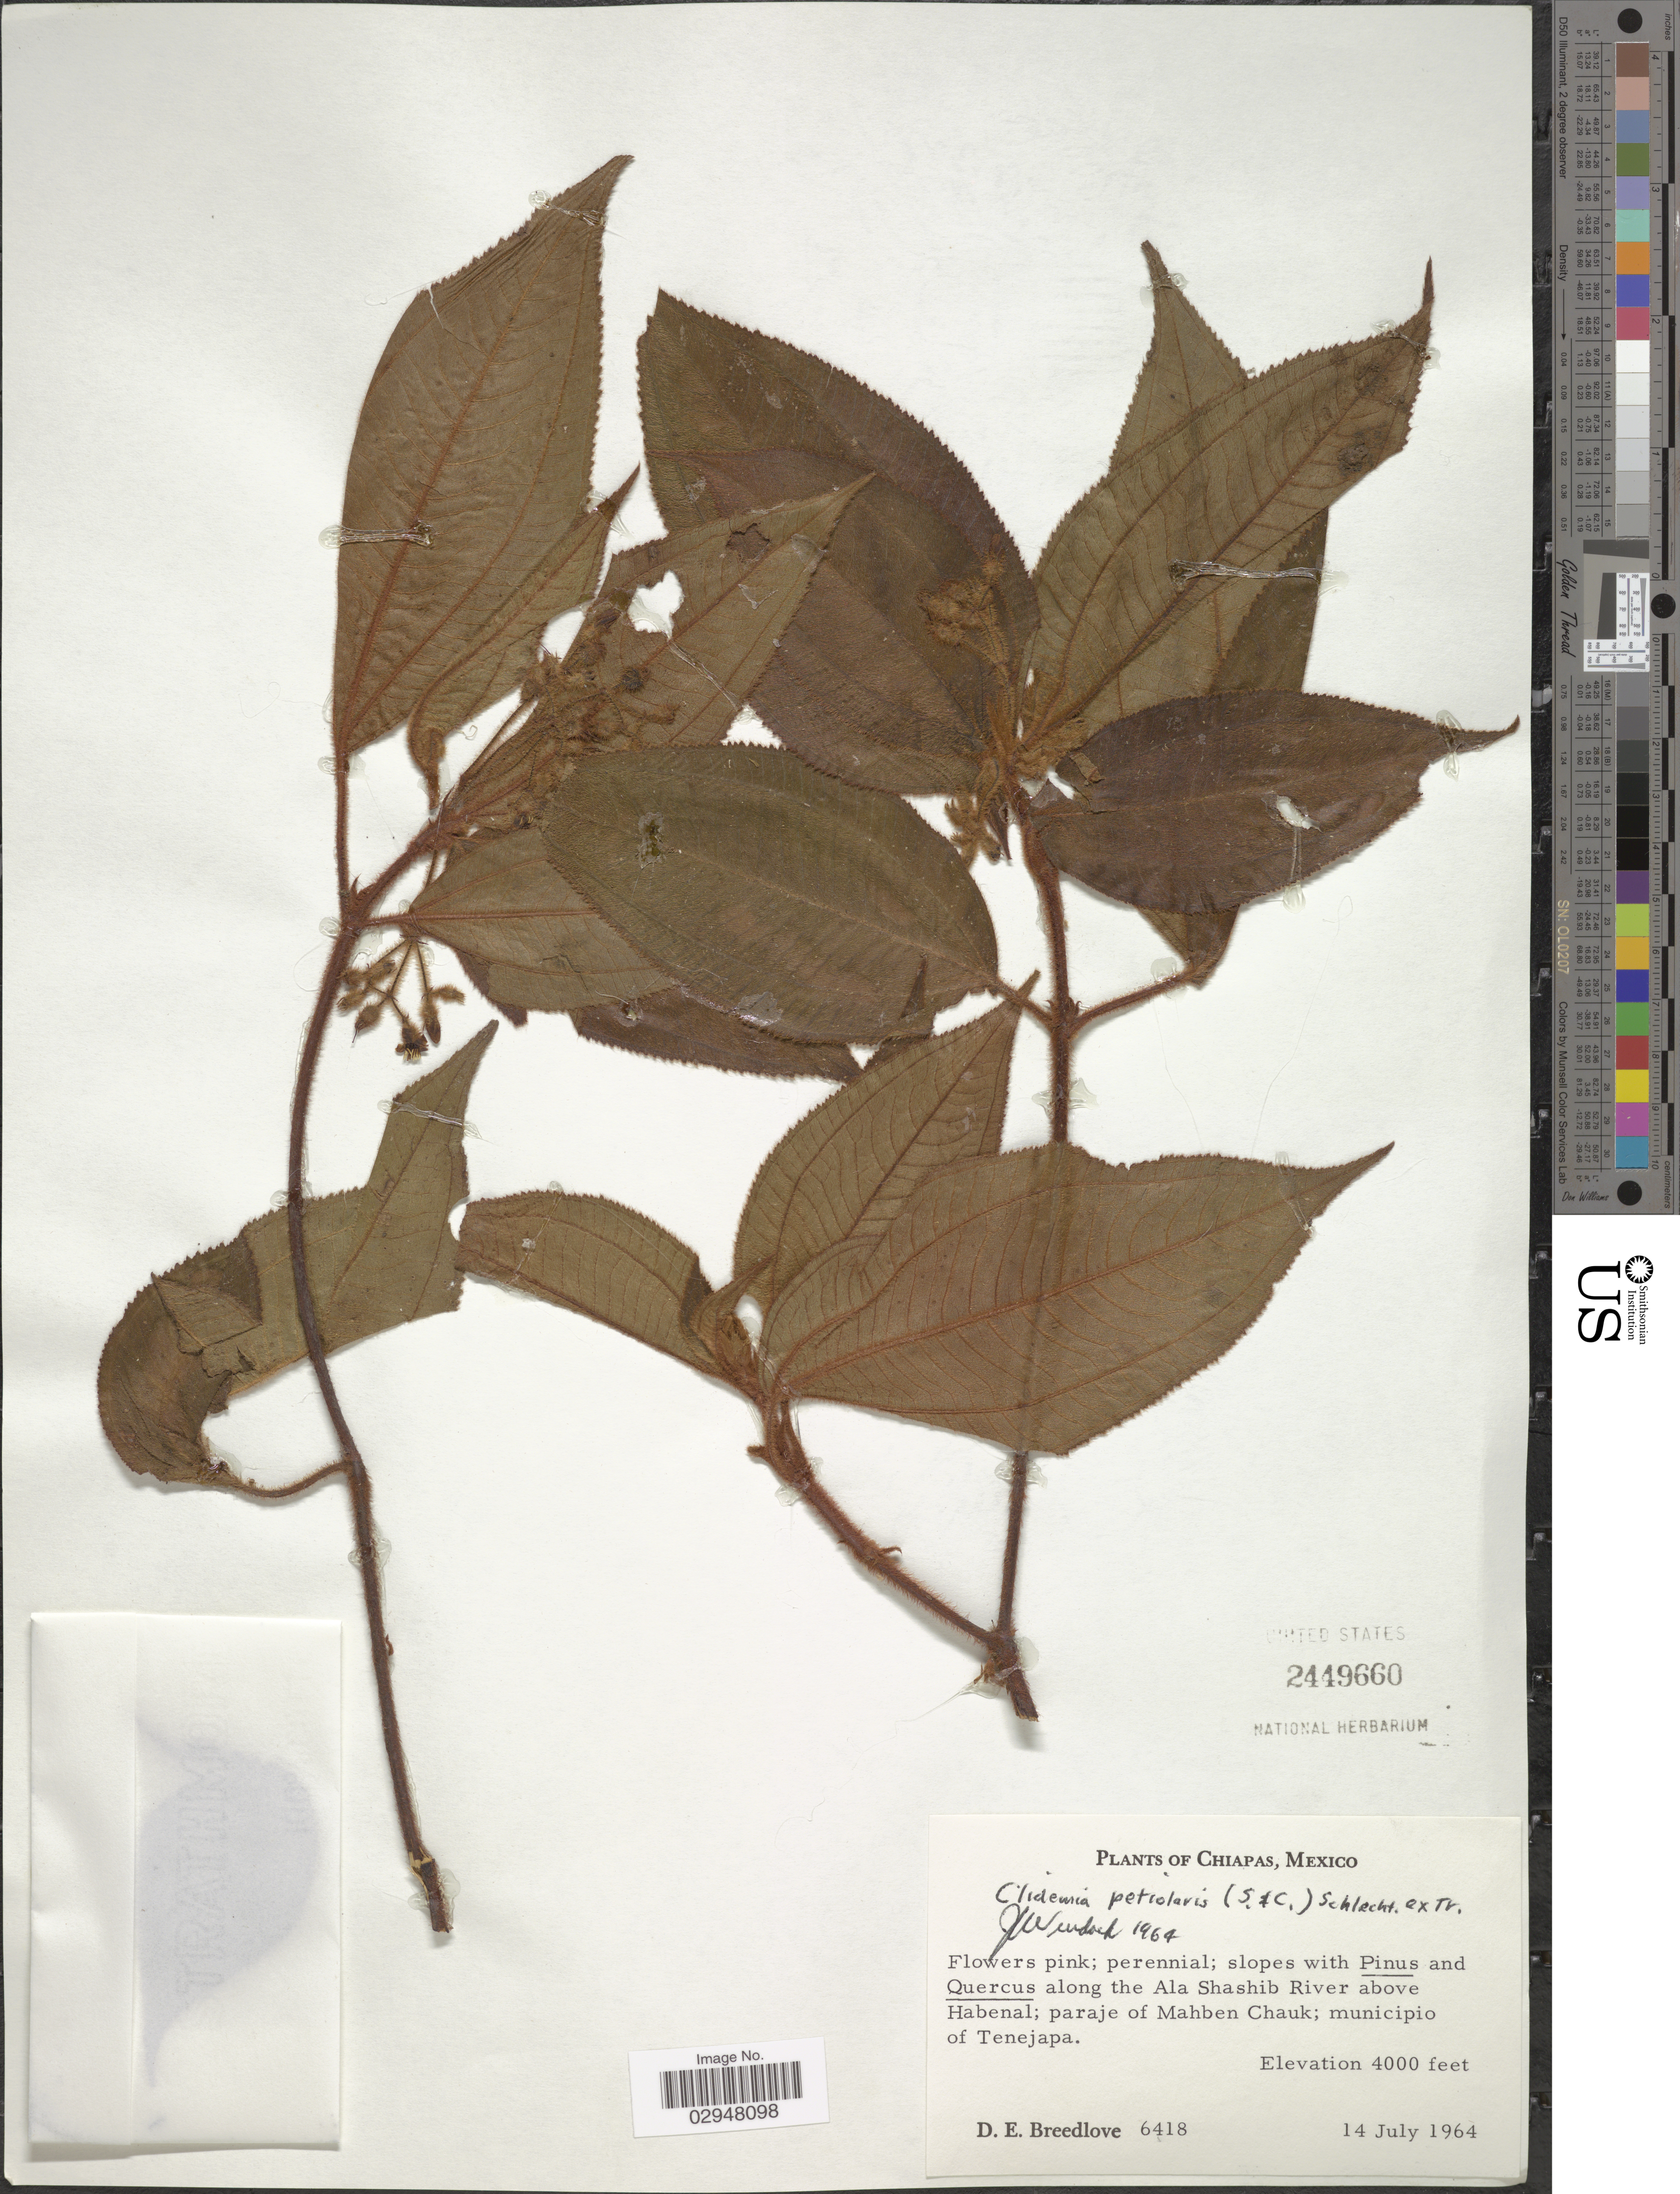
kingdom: Plantae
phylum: Tracheophyta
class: Magnoliopsida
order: Myrtales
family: Melastomataceae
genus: Clidemia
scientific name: Clidemia petiolaris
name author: (Schltdl. & Cham.) Schltdl. ex Triana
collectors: D. E. Breedlove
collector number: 6418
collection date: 1964-07-14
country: Mexico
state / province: Chiapas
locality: Along the Ala Shashib River above Habenal; paraje of Mahben Chauk; municipio of Tenejapa.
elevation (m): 1219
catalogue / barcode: US 2449660